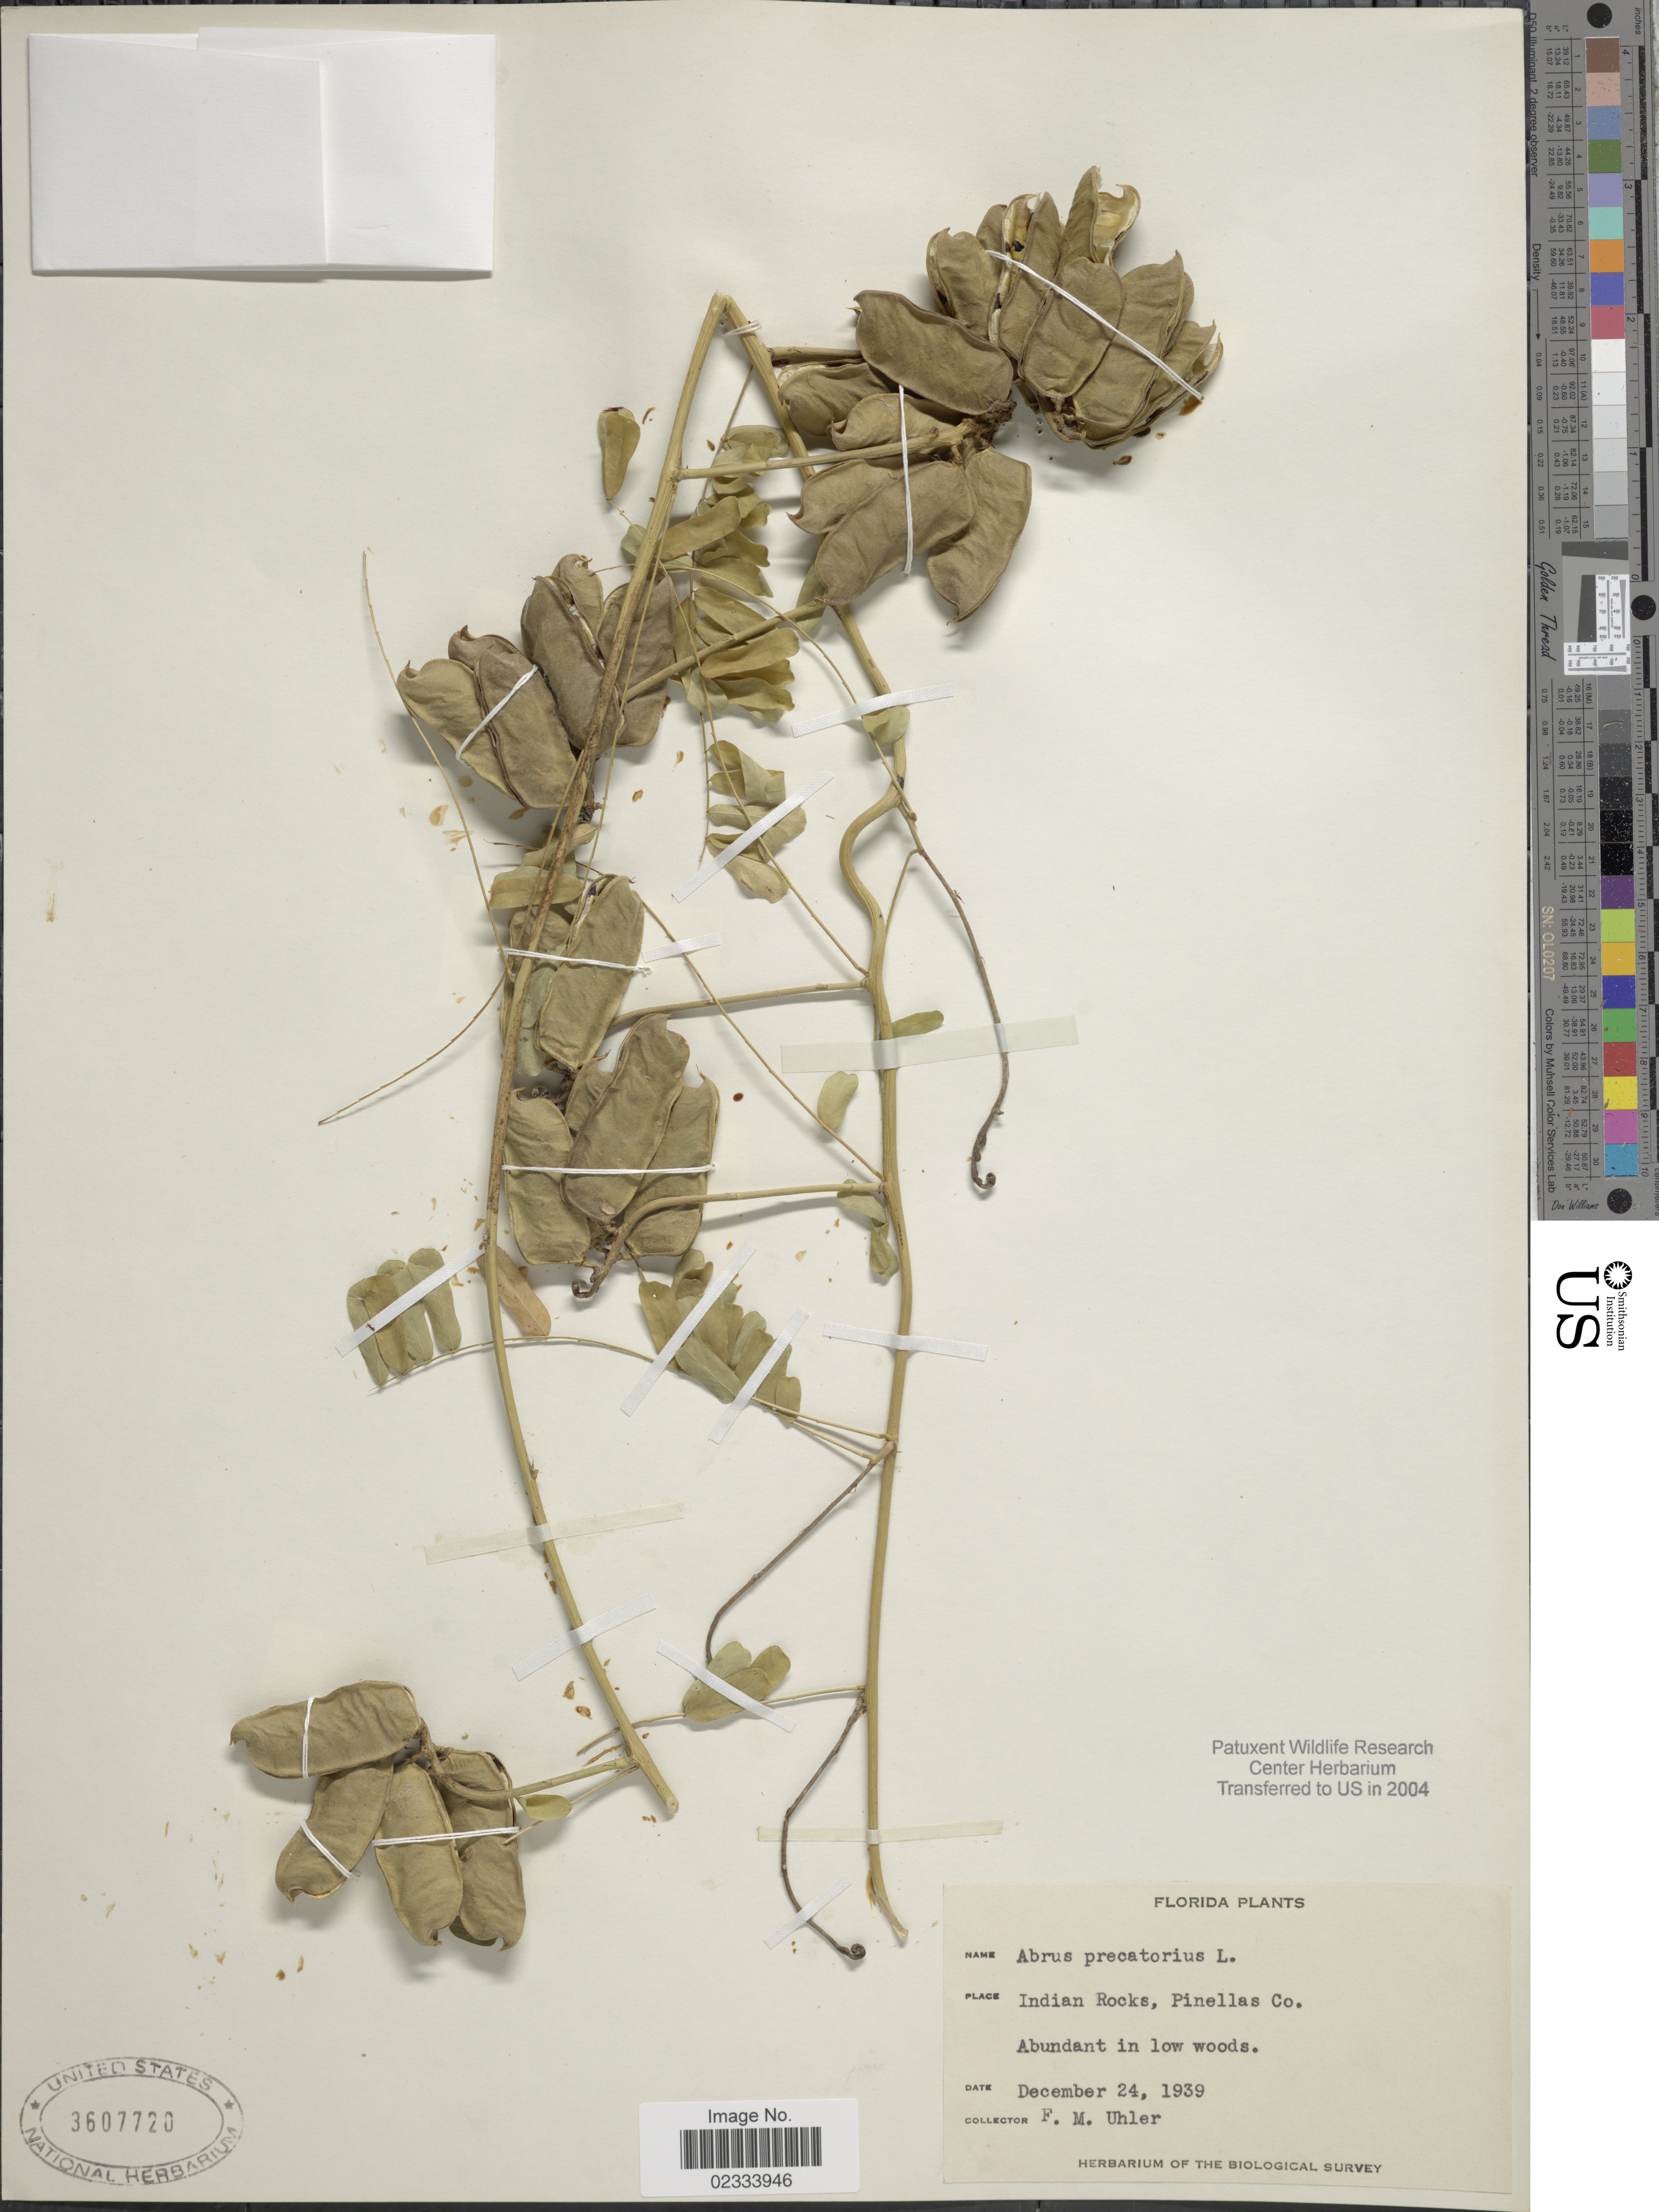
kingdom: Plantae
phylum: Tracheophyta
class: Magnoliopsida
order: Fabales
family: Fabaceae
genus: Abrus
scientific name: Abrus precatorius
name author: L.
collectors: F. M. Uhler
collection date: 1939-12-24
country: United States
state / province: Florida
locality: Indian Rocks, Pinellas Co.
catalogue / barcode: US 3607720